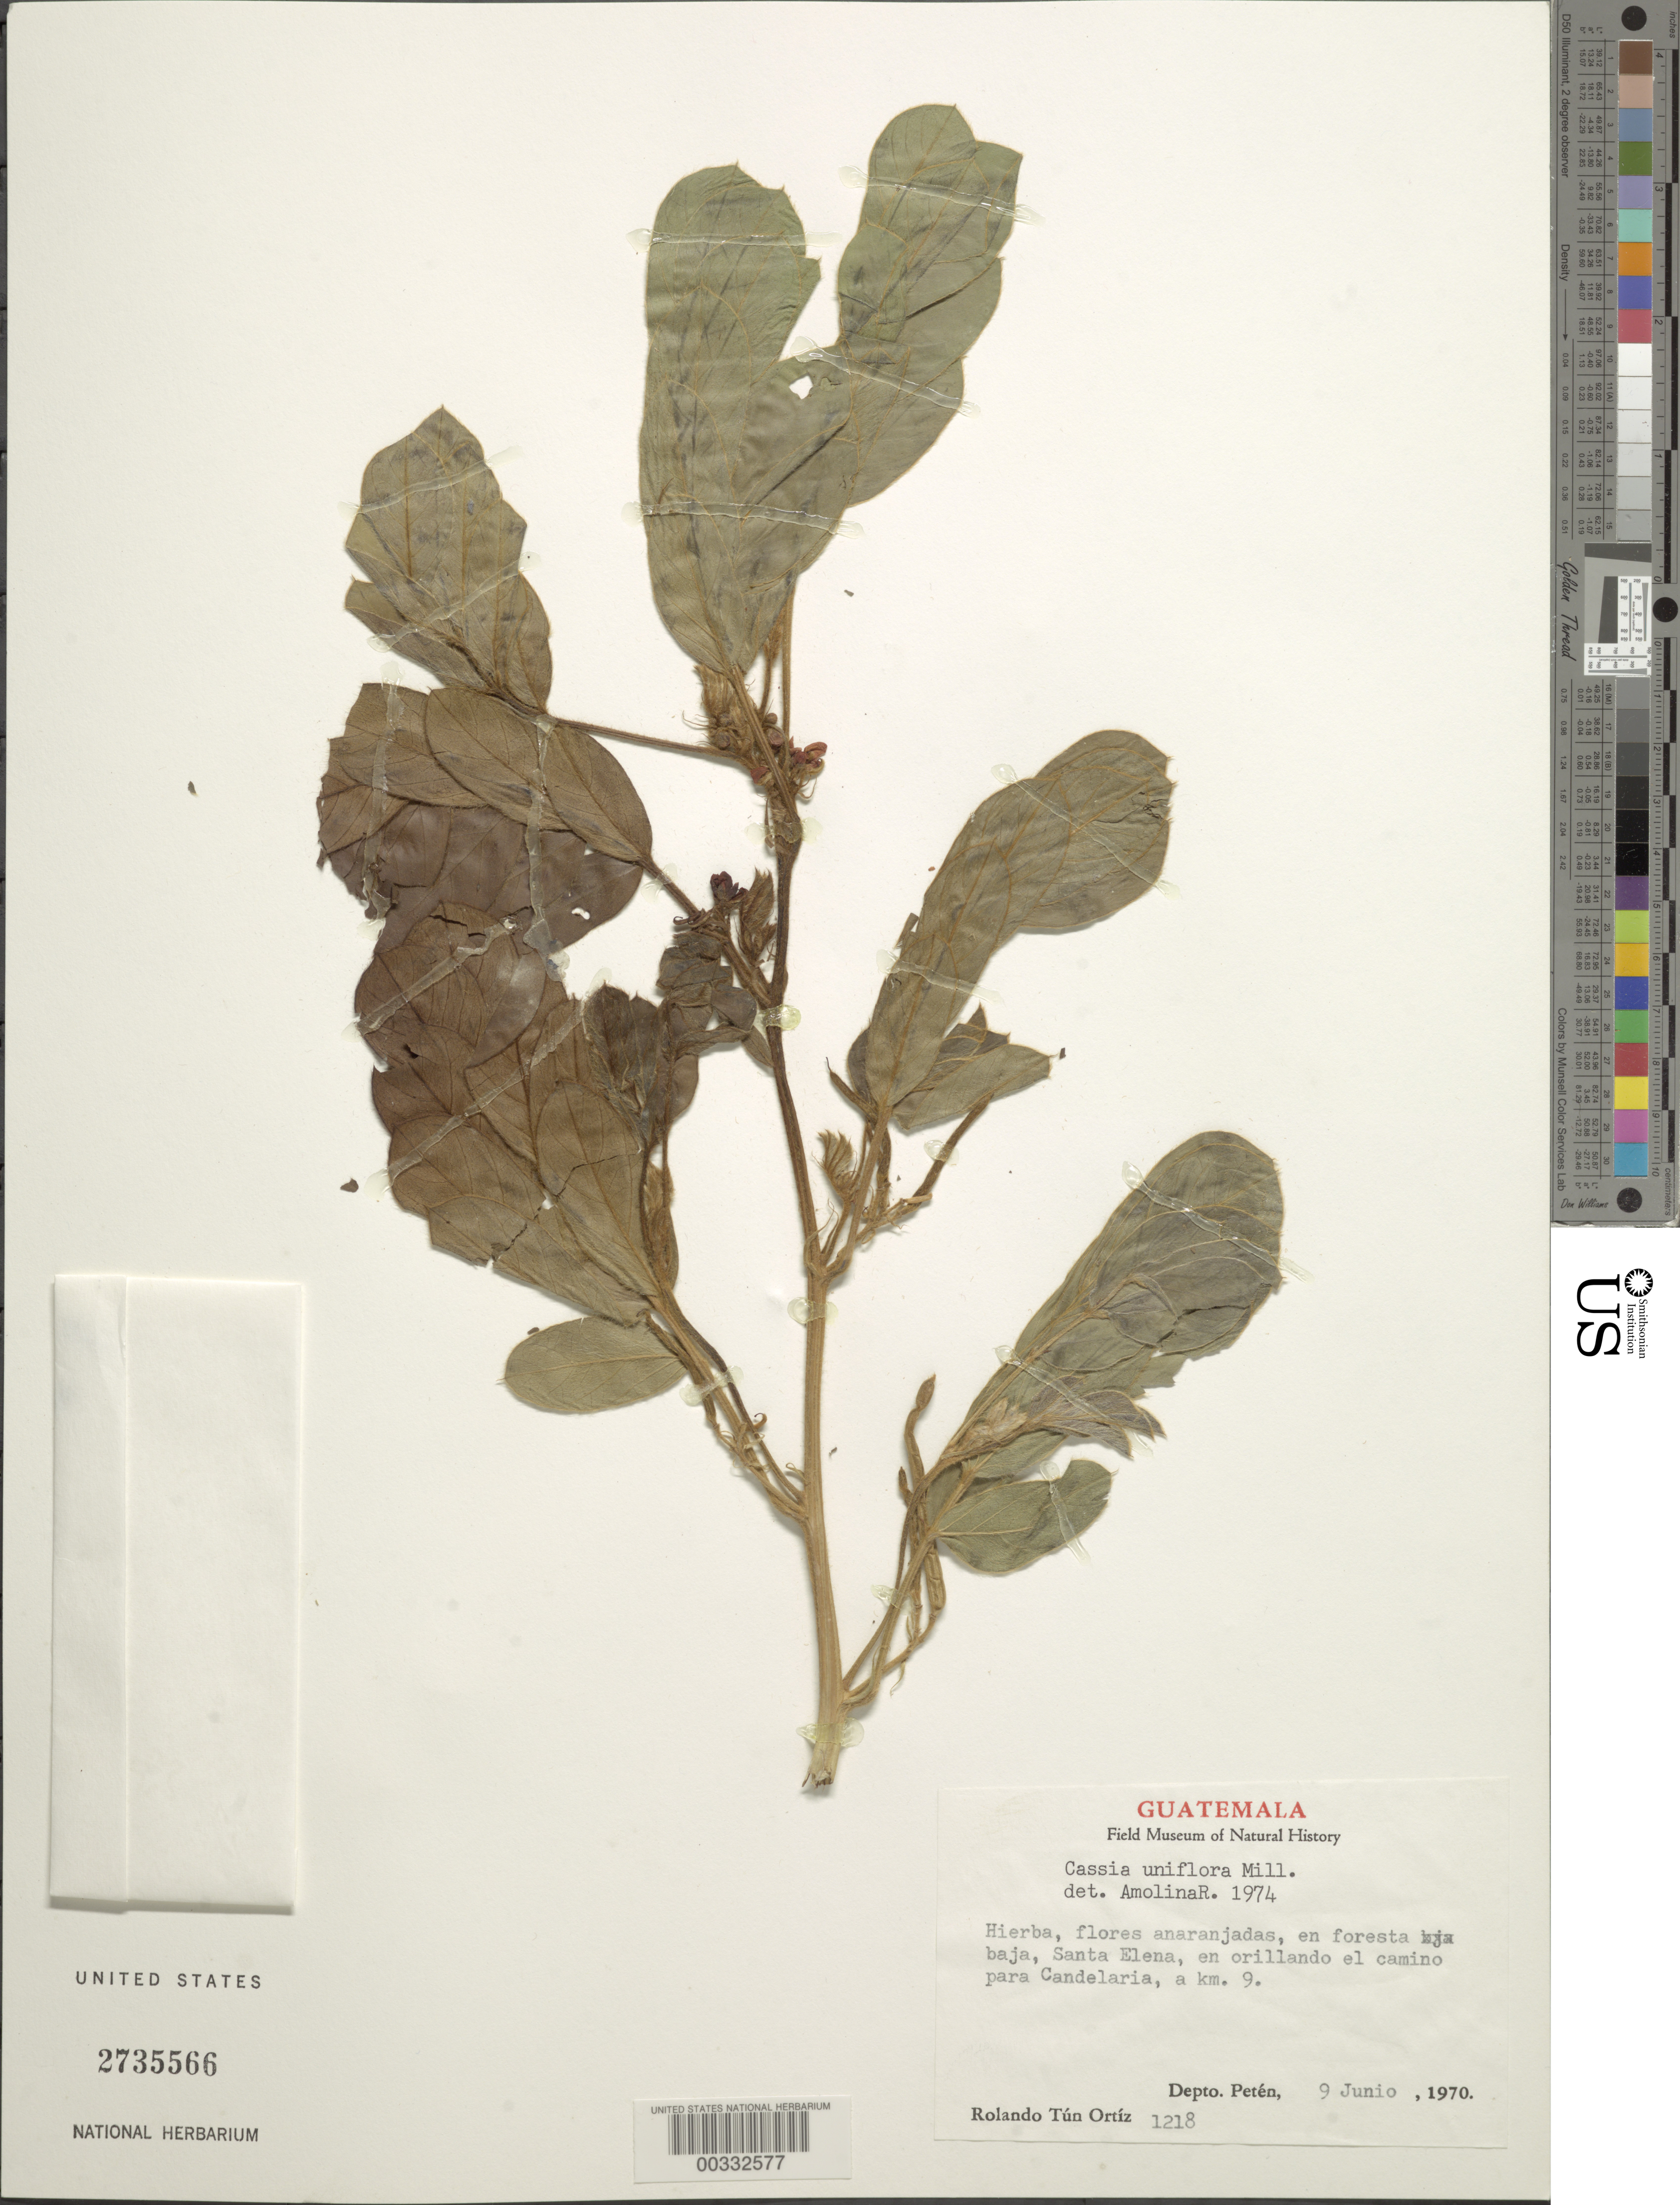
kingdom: Plantae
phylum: Tracheophyta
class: Magnoliopsida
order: Fabales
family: Fabaceae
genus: Senna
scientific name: Senna uniflora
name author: (Mill.) H.S. Irwin & Barneby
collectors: R. Tún Ortiz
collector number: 1218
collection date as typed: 09 Jun 1970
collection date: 1970-06-09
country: Guatemala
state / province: El Petén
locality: Santa Elena, road to Candelaria, at km 9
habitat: Edge of road; low forest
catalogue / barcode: US 2735566